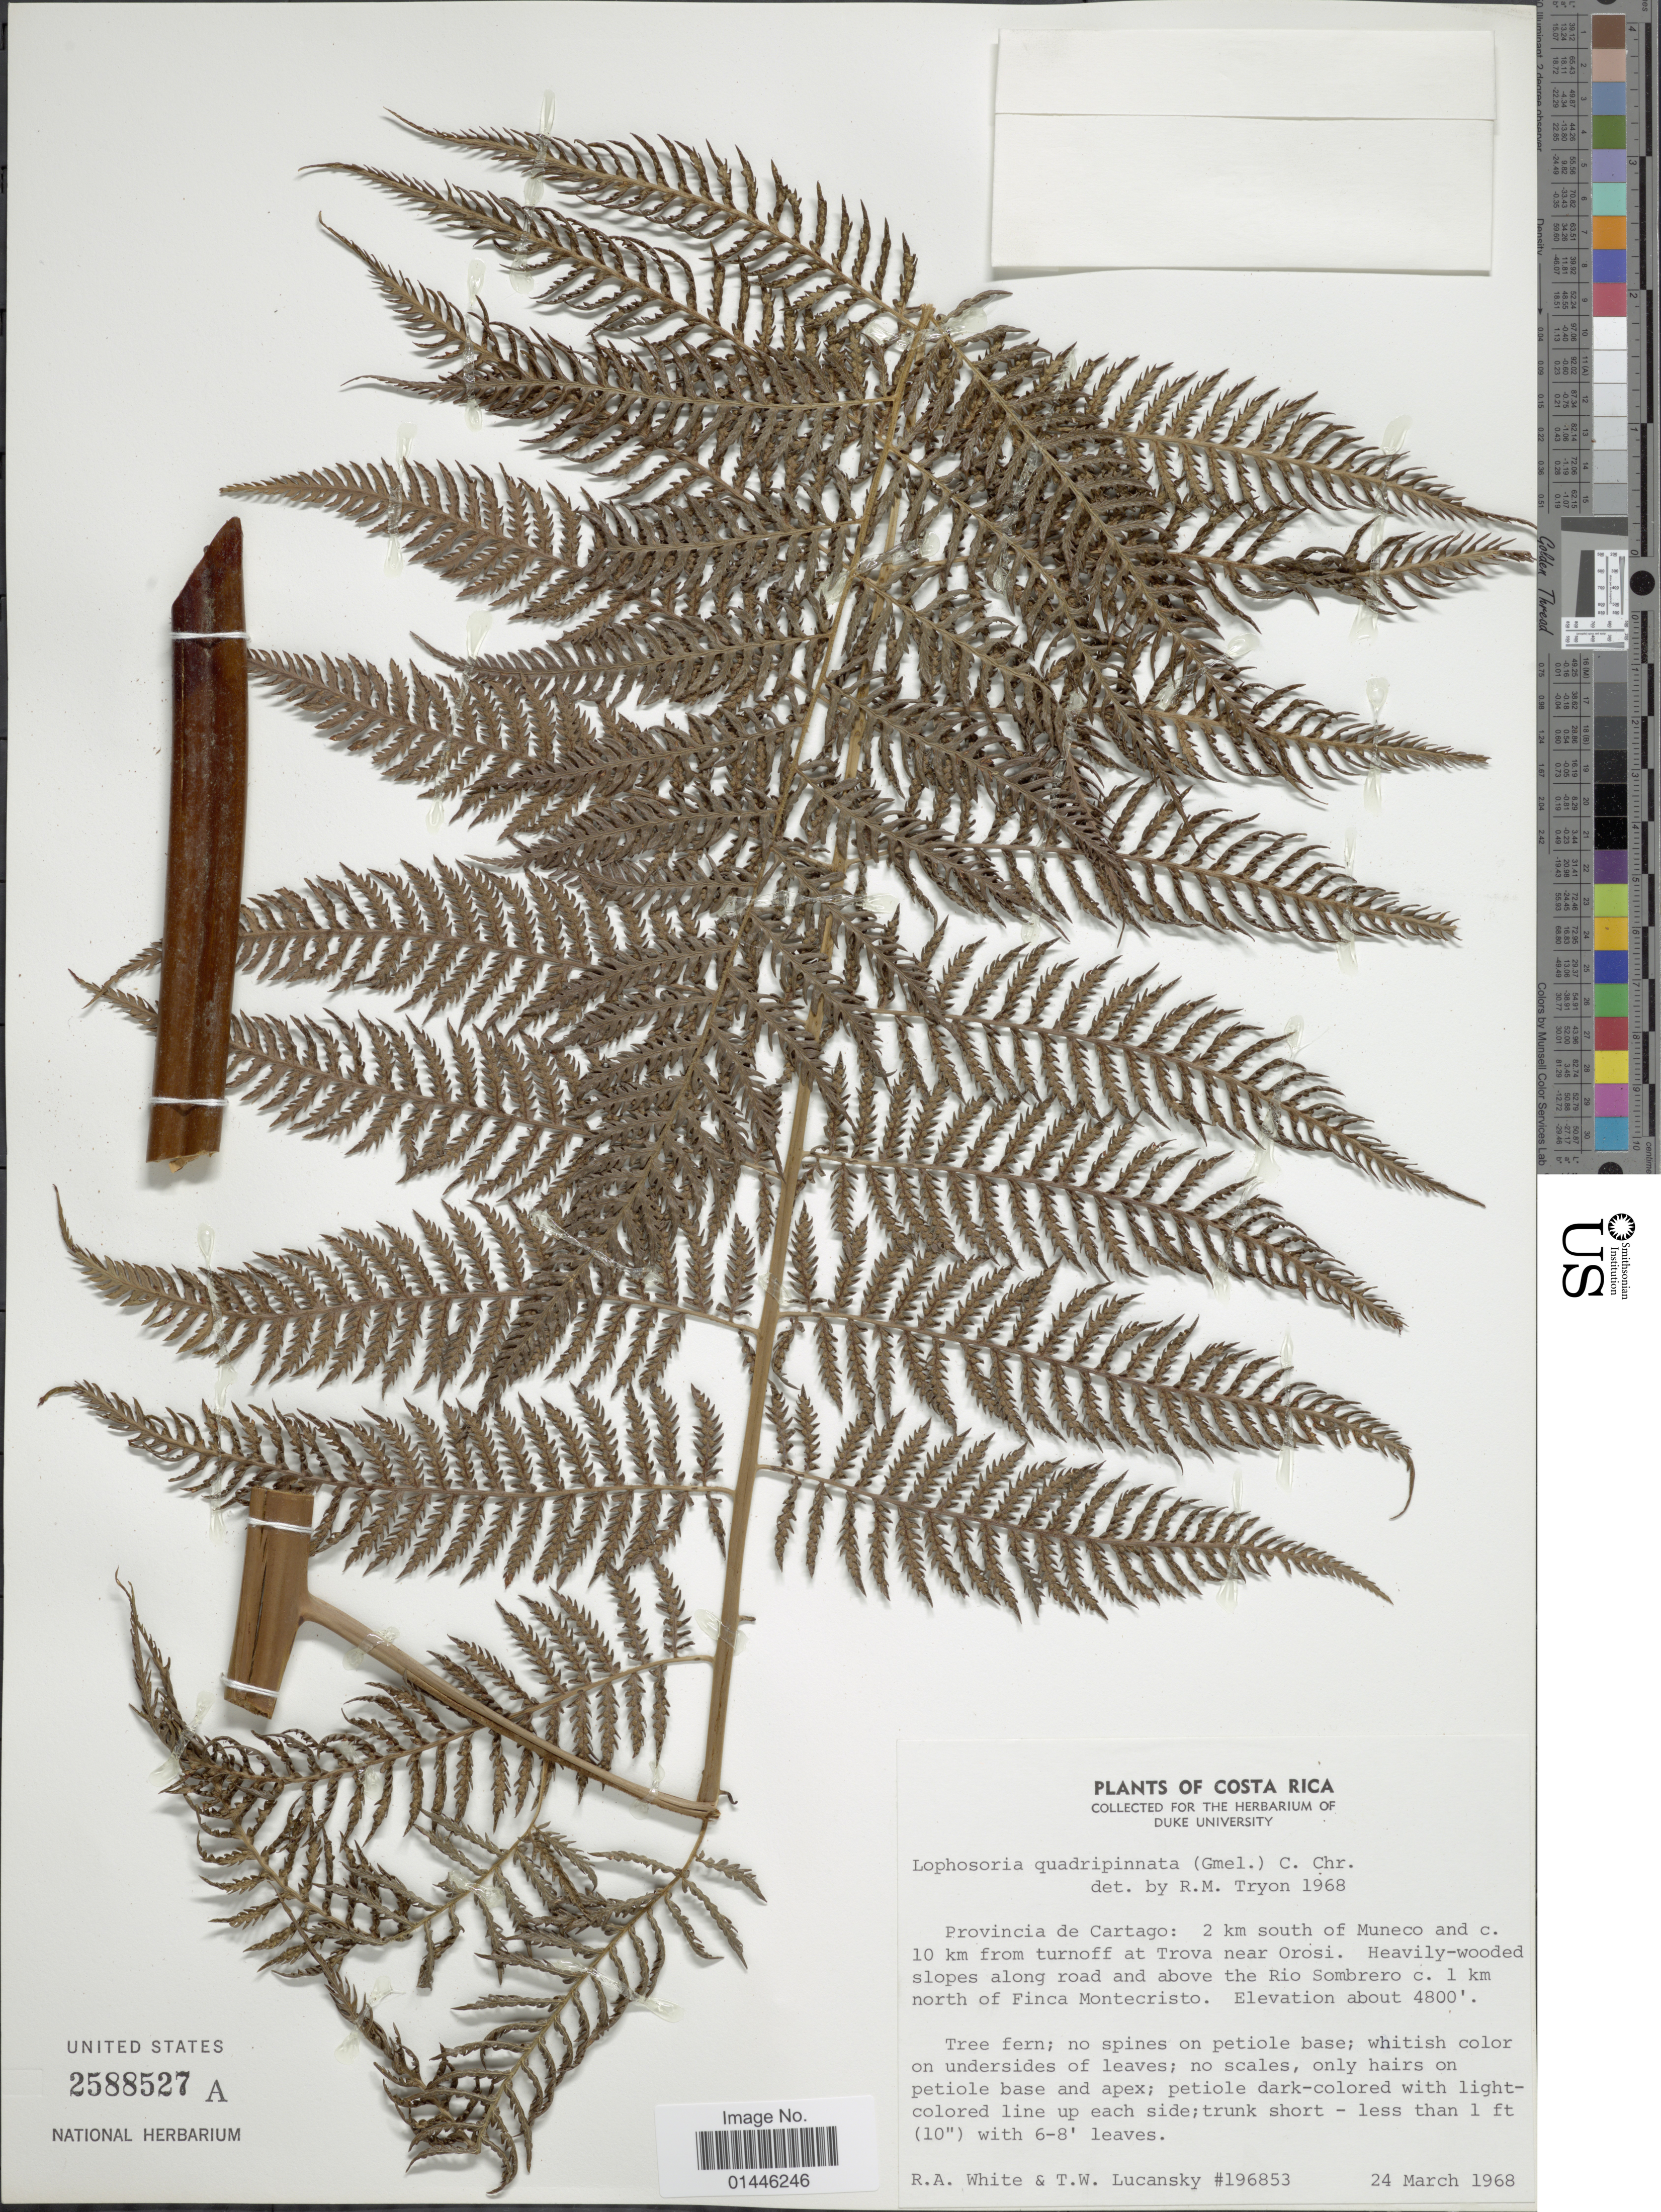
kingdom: Plantae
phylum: Tracheophyta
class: Polypodiopsida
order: Cyatheales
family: Dicksoniaceae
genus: Lophosoria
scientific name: Lophosoria quadripinnata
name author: (J.F. Gmel.) C. Chr.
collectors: R. A. White & T. Lucansky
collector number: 196853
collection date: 1968-03-24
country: Costa Rica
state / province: Cartago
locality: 2 km south of Muneco and c. 10 km from turnoff at Trova near Orosi. along road and above the Rio Sombrero c. 1 km north of Finca Montecristo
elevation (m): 1463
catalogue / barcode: US 2588527A